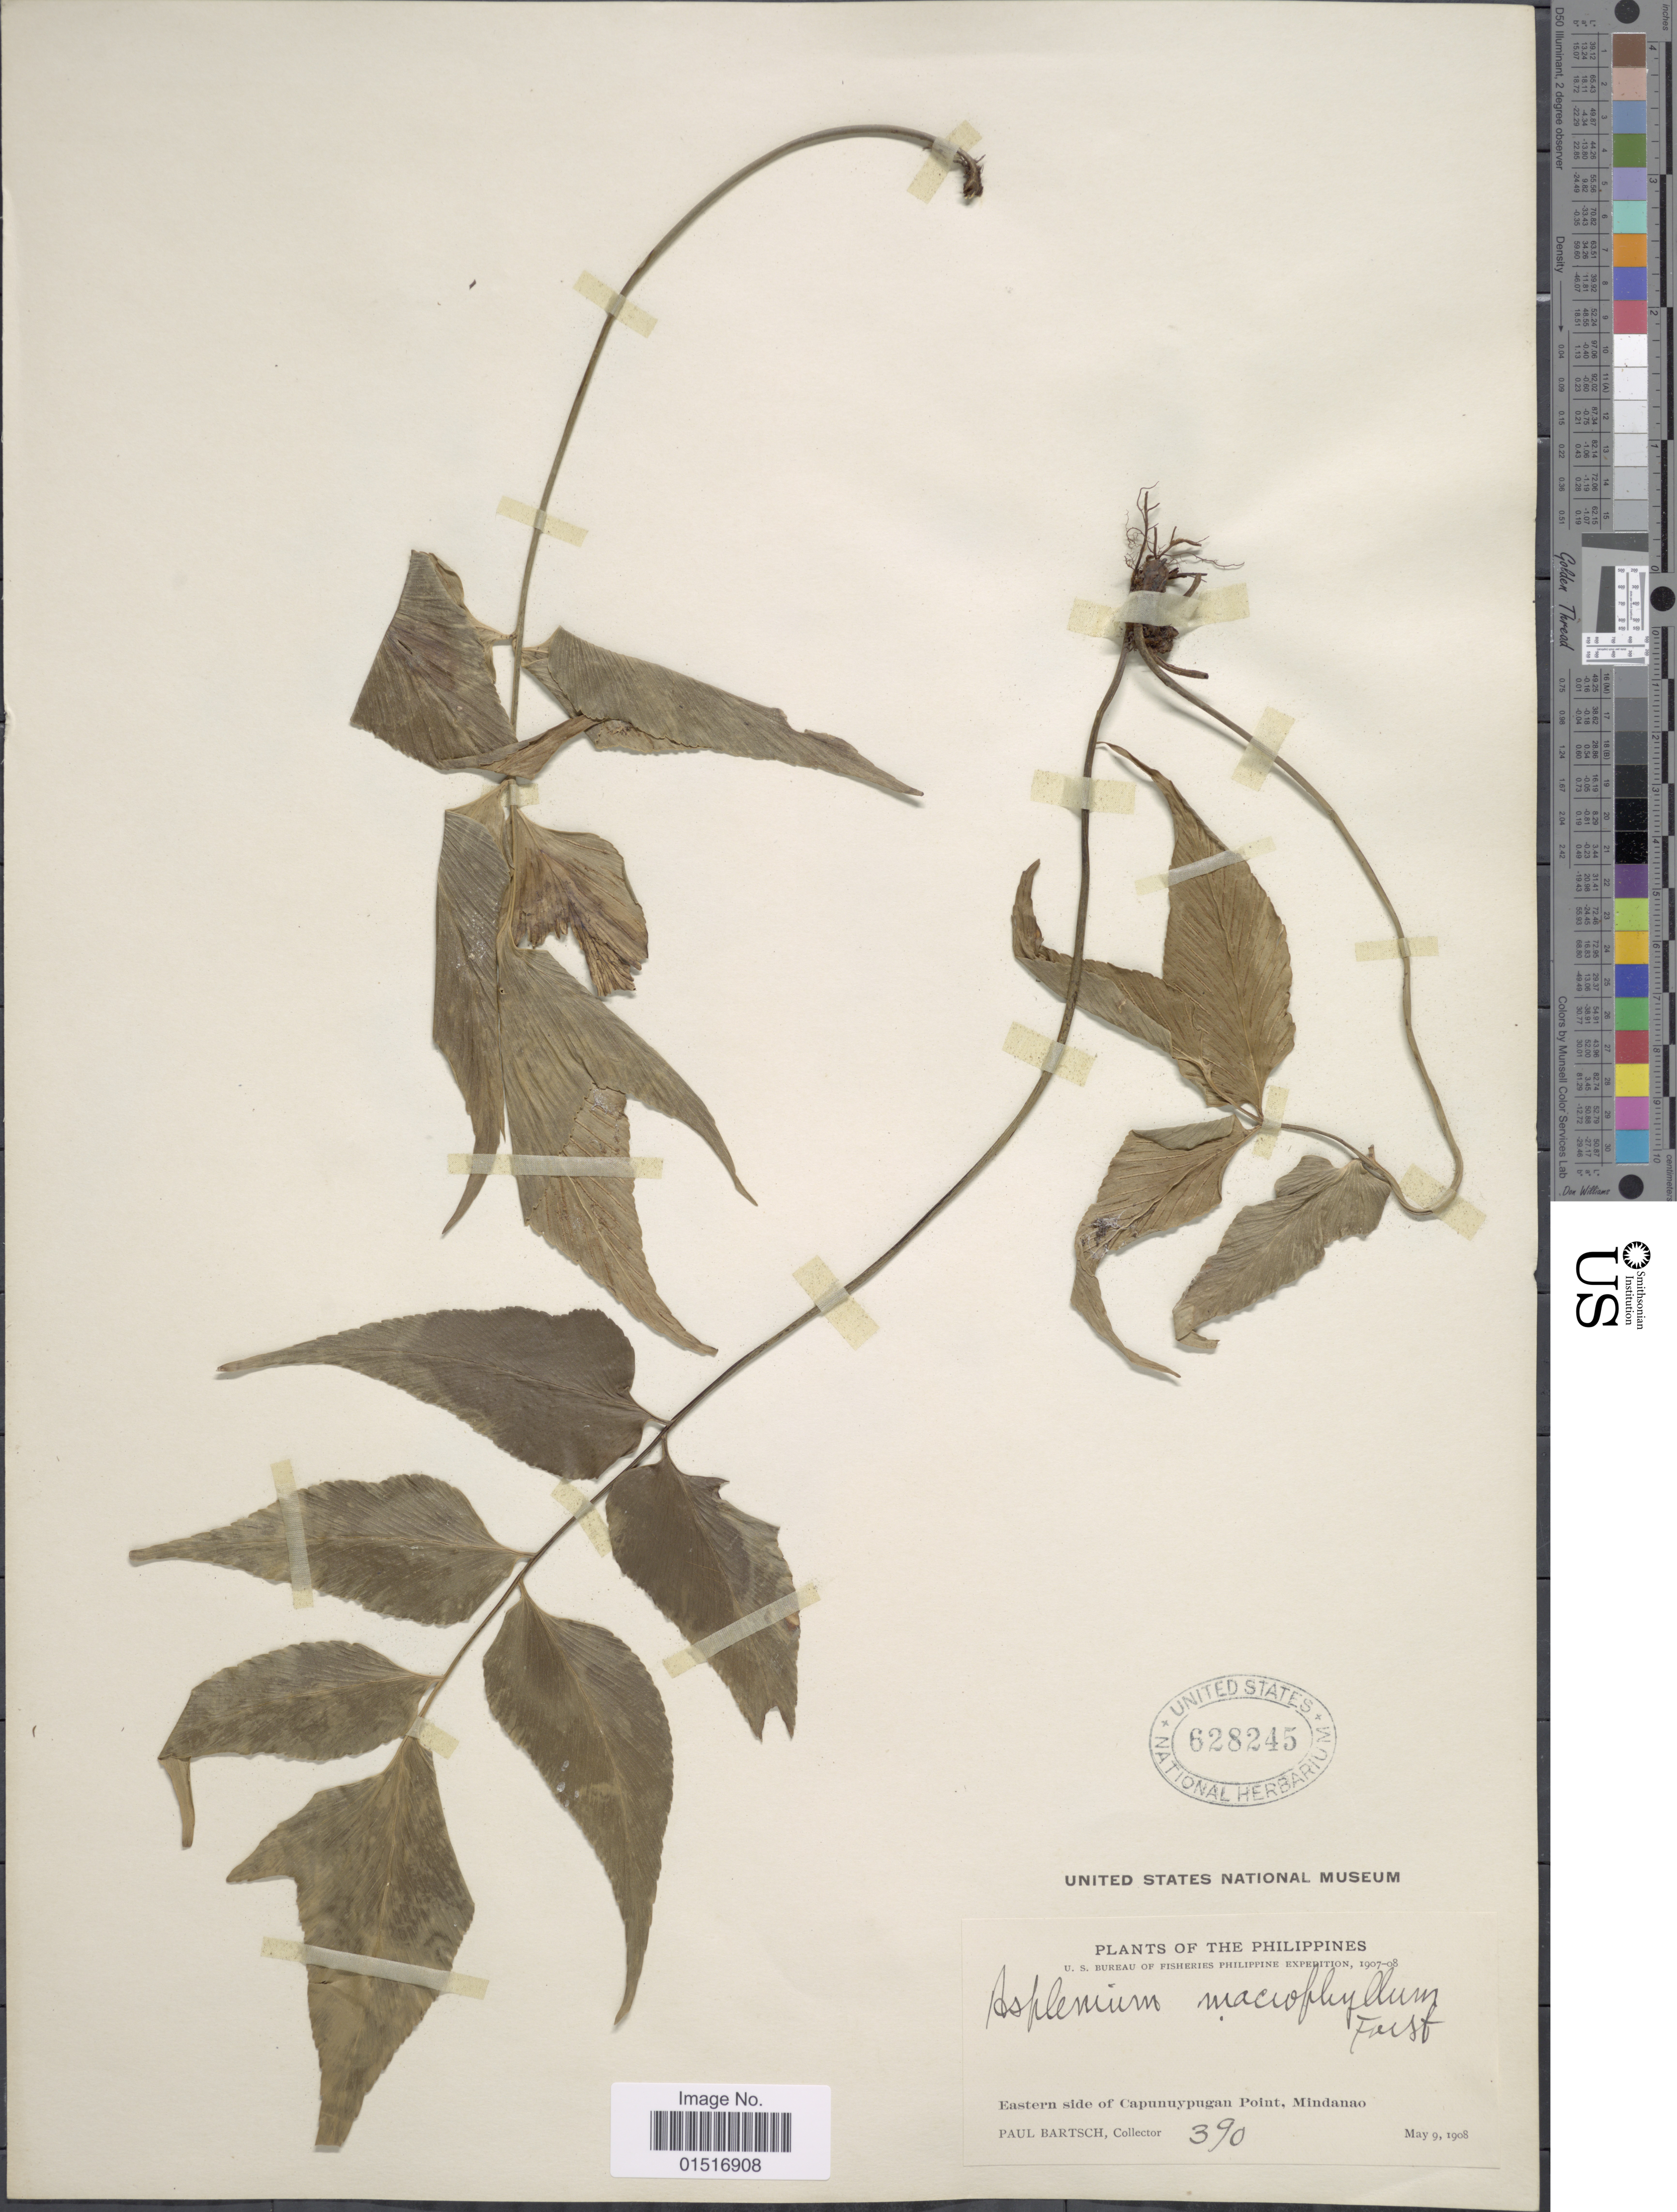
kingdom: Plantae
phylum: Tracheophyta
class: Polypodiopsida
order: Polypodiales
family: Aspleniaceae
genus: Asplenium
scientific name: Asplenium polyodon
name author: G. Forst.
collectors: P. Bartsch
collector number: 390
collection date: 1908-05-09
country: Philippines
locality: Eastern side of Capunuypugan Point, Mindanao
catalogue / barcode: US 628245